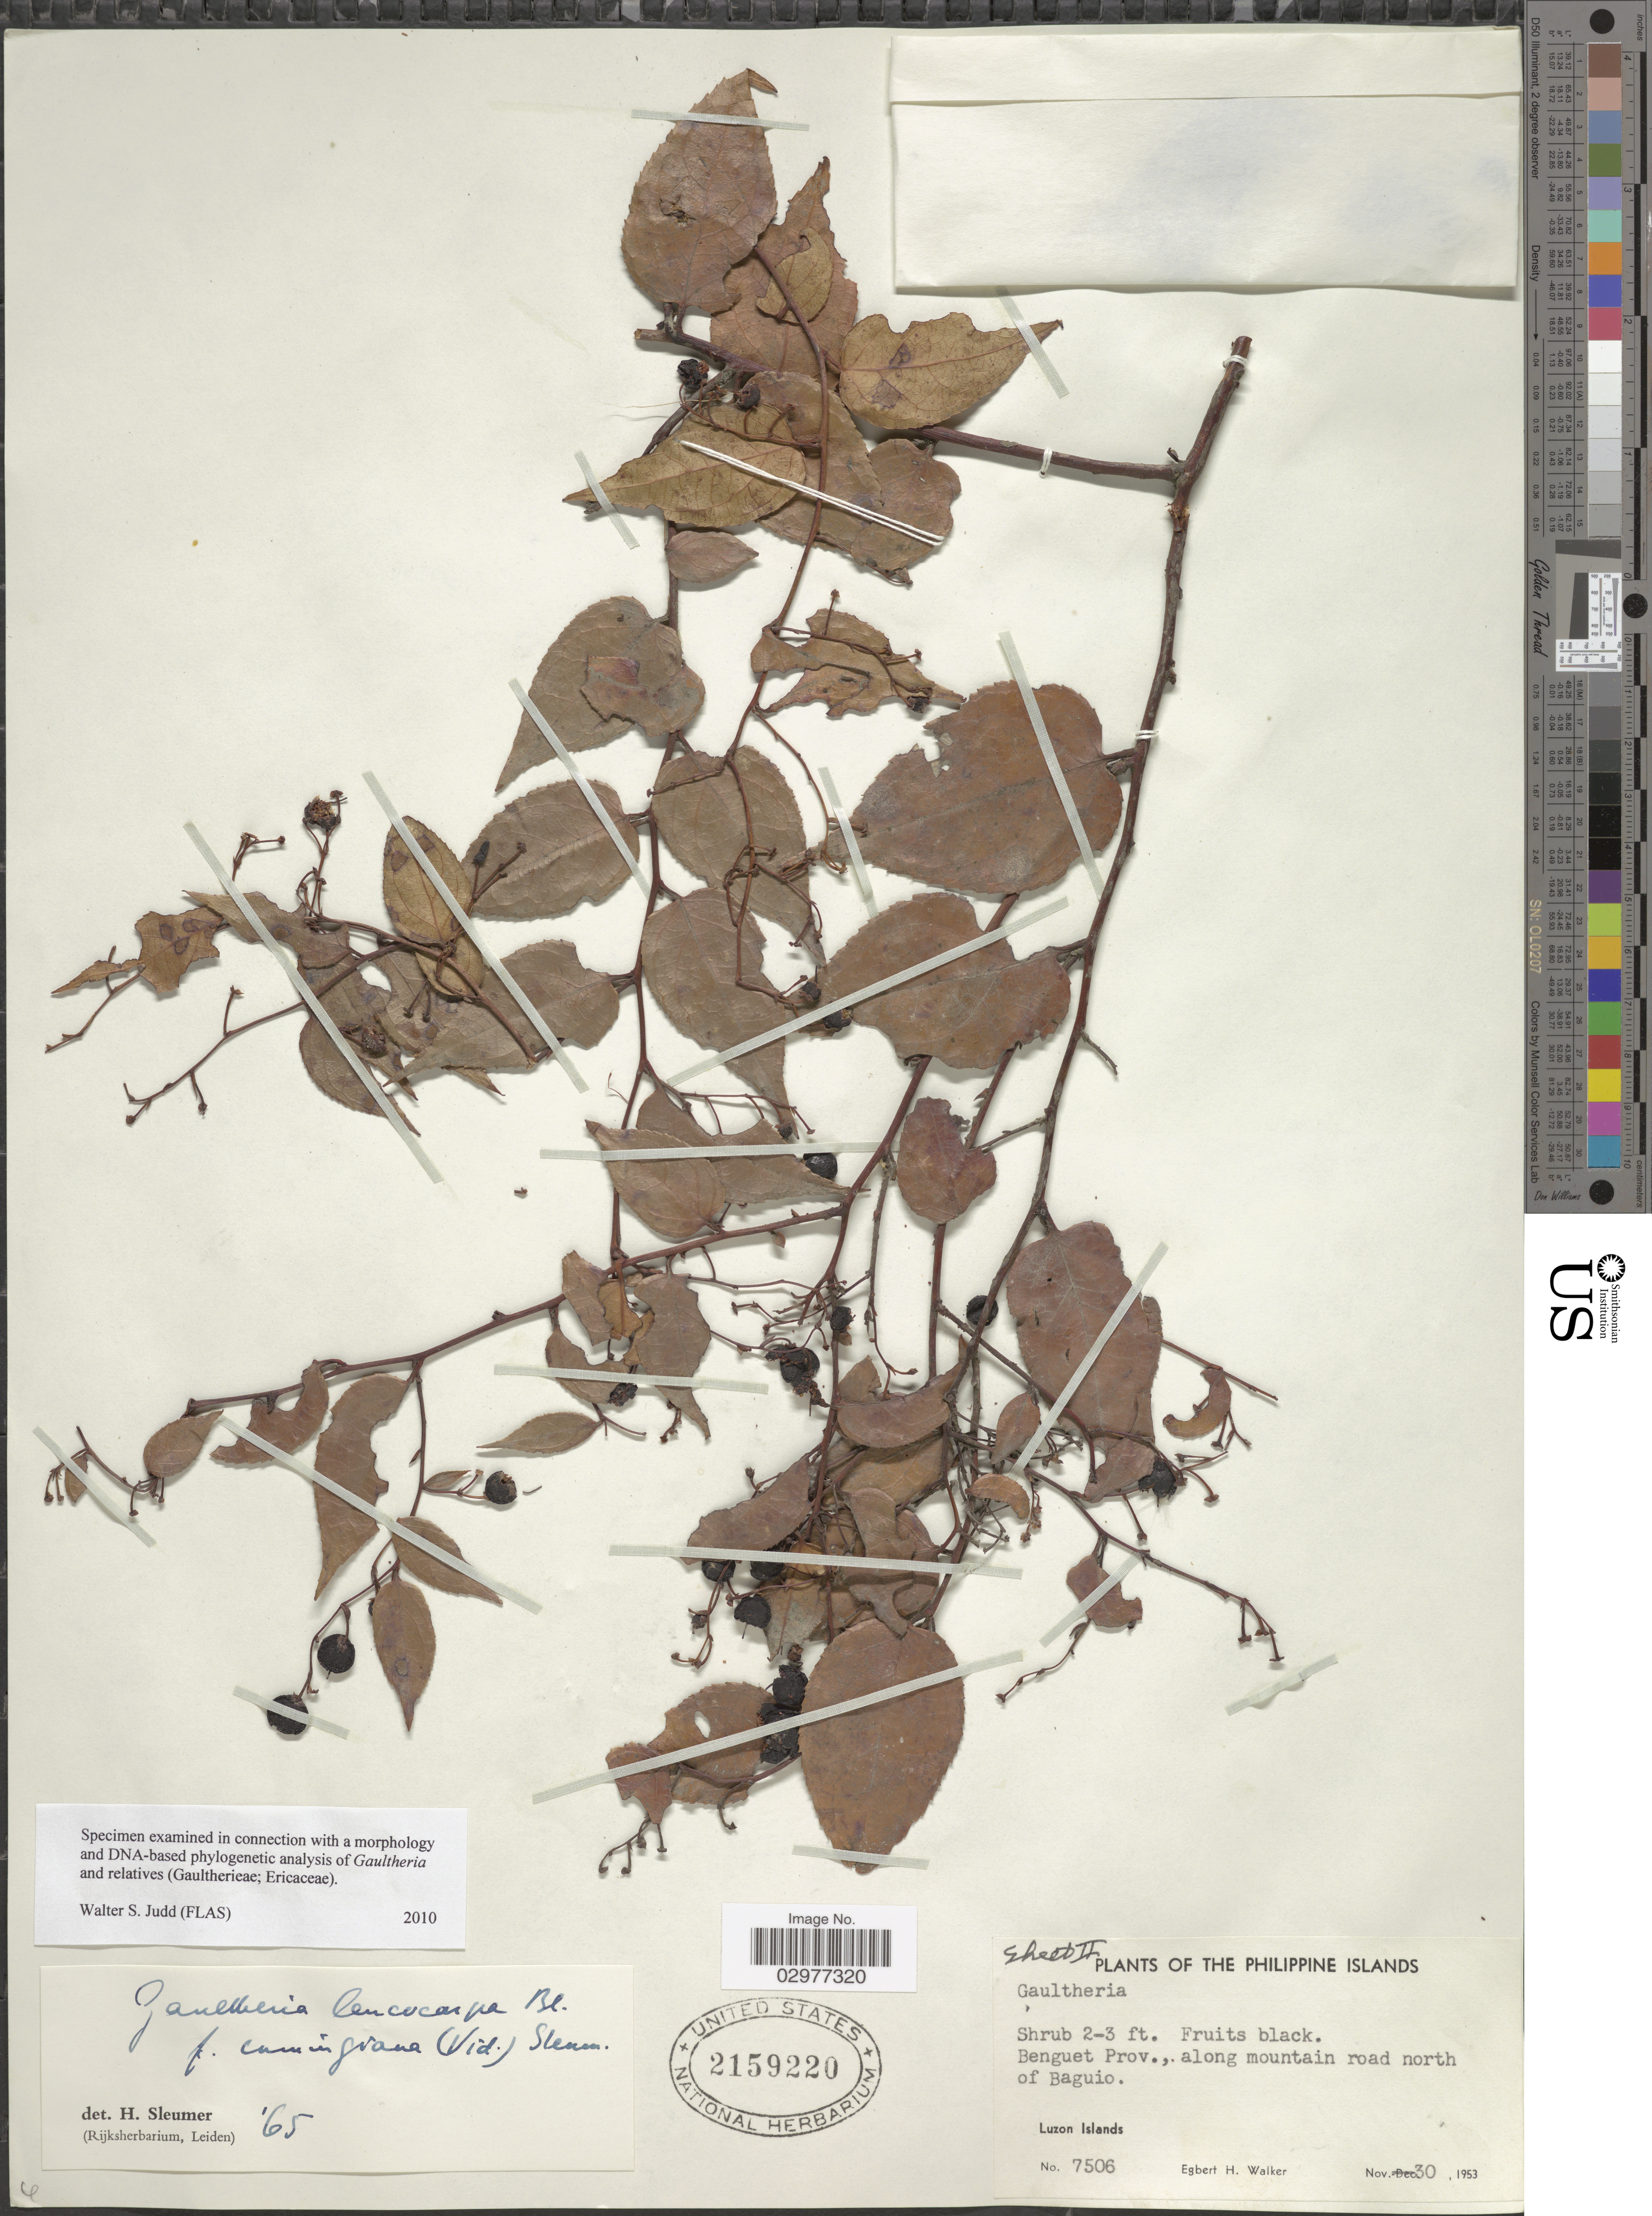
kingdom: Plantae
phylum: Tracheophyta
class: Magnoliopsida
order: Ericales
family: Ericaceae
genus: Gaultheria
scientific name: Gaultheria leucocarpa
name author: Blume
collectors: E. H. Walker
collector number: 7506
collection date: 1953-11-30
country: Philippines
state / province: Cordillera (Administrative Region)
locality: Philippine Islands. Benguet Prov., along mountain road north of Baguio. Luzon Islands.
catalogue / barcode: US 2159220